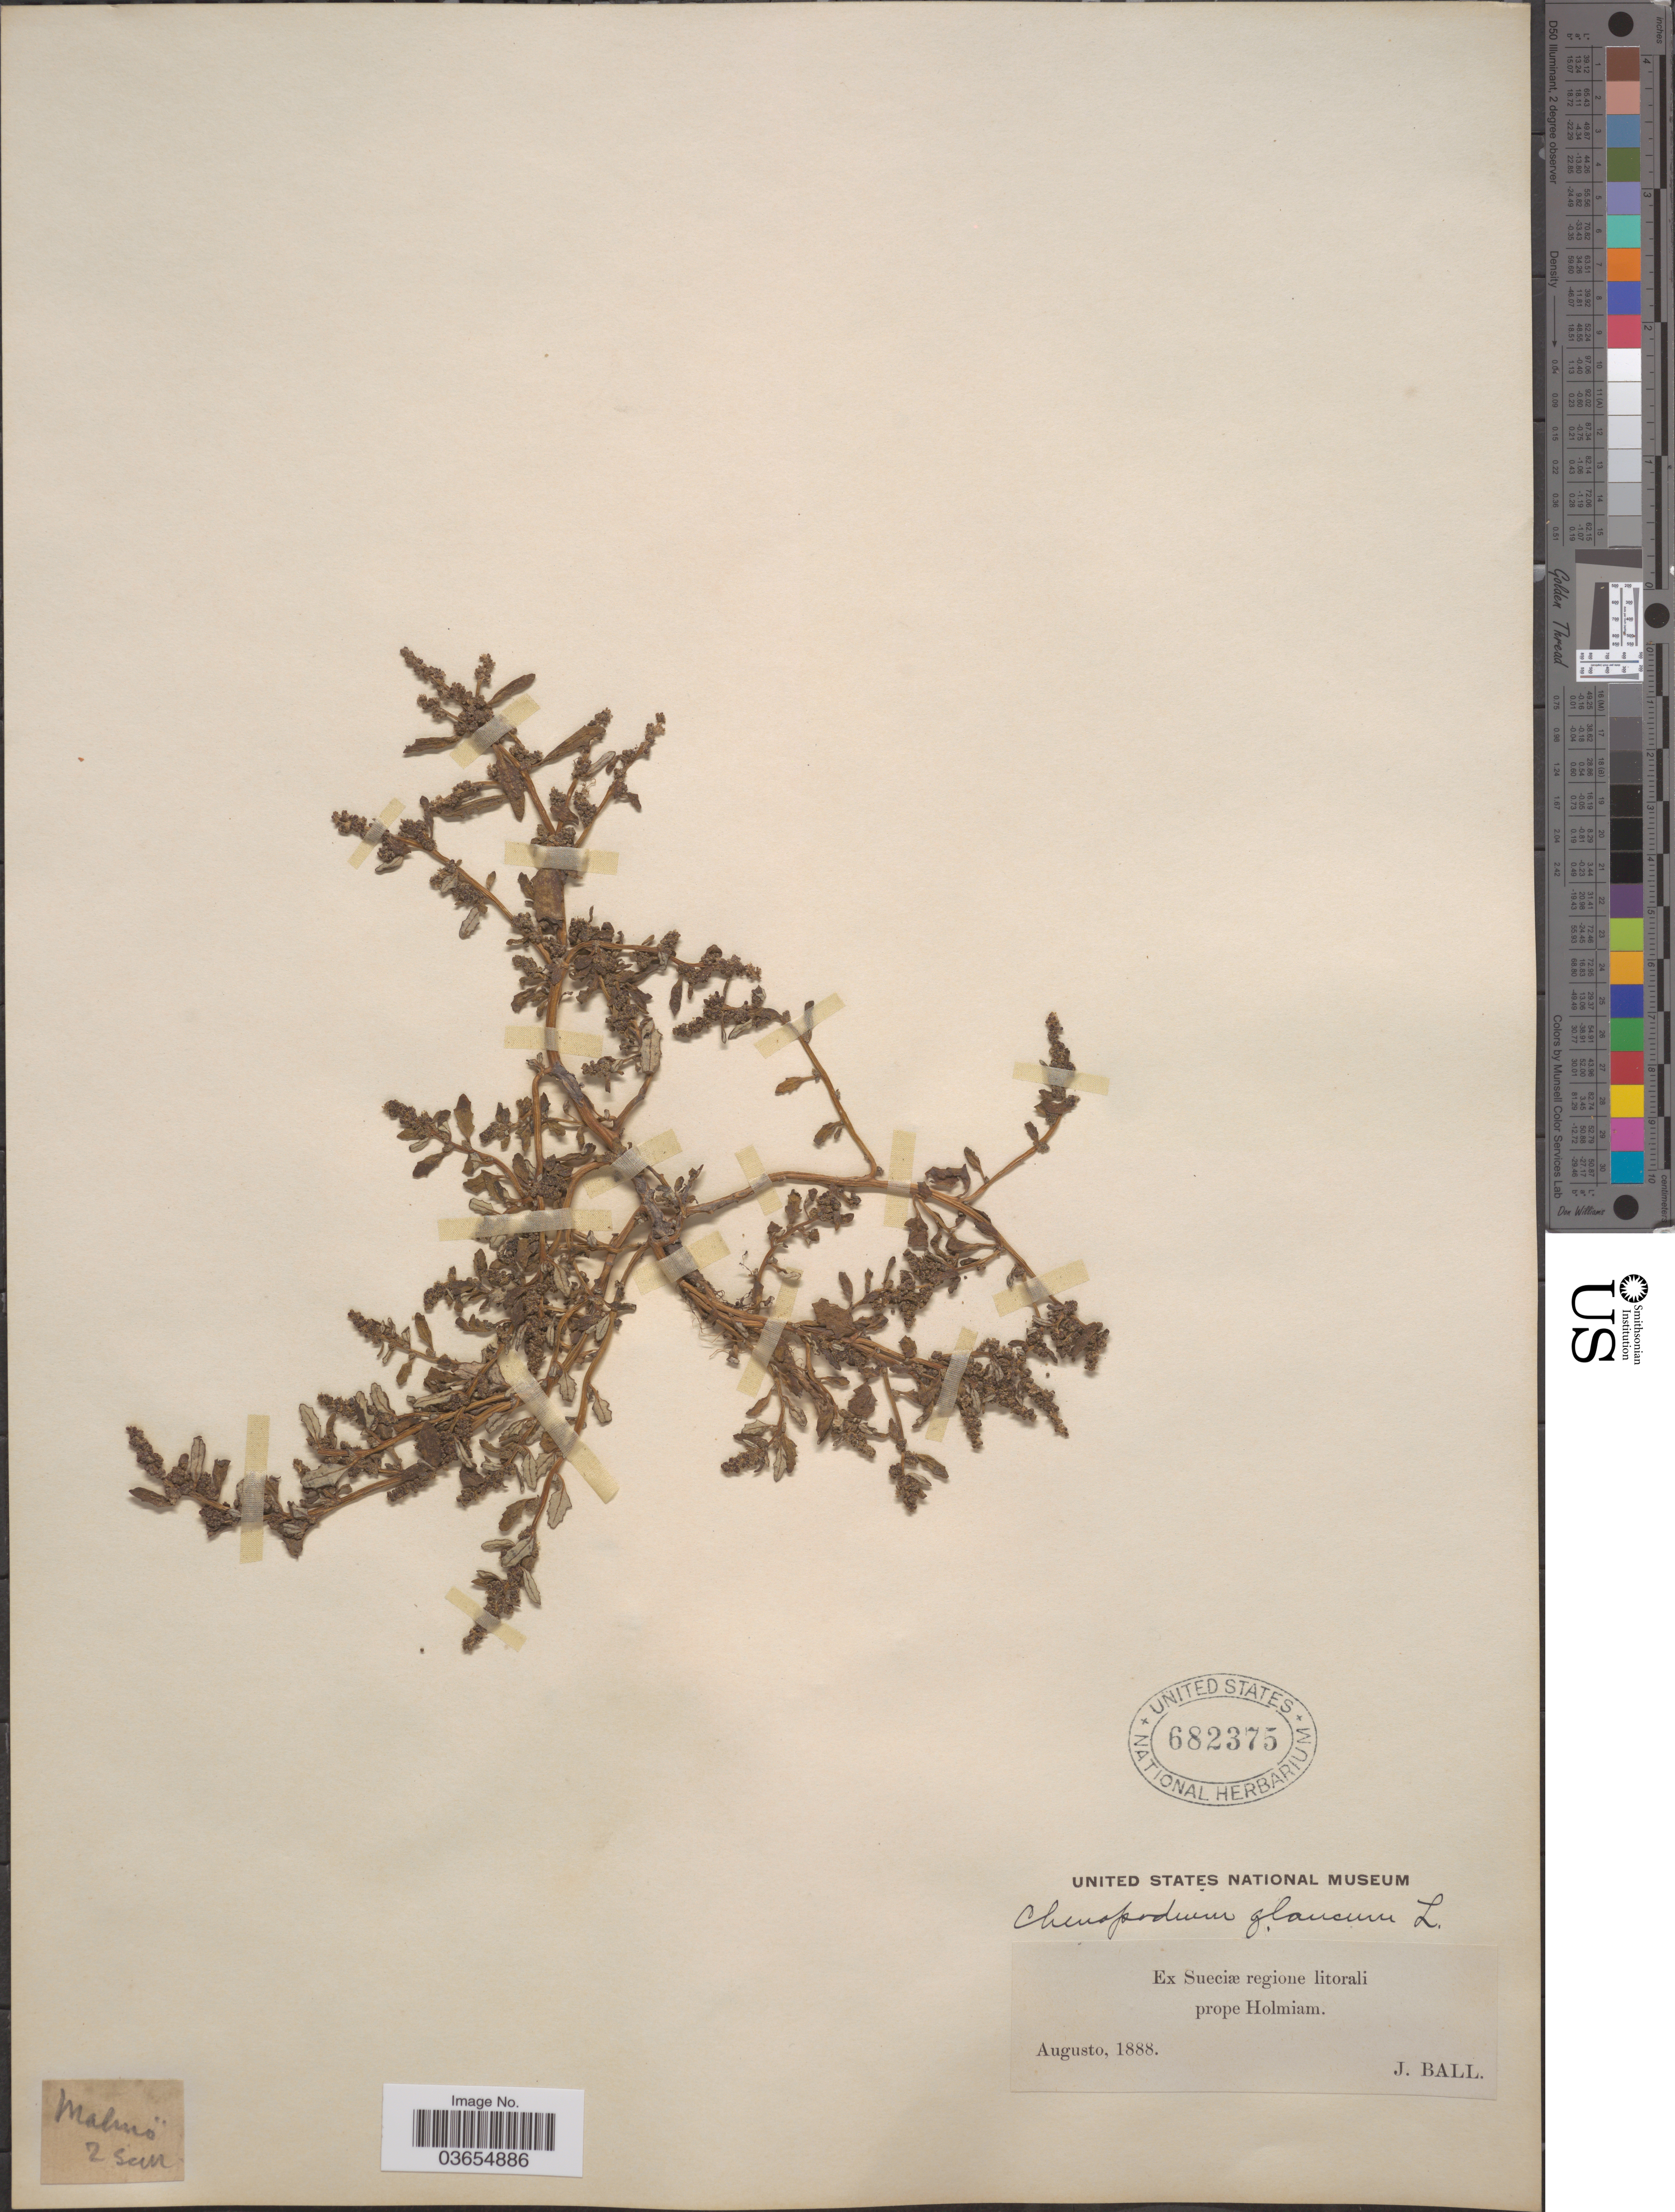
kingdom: Plantae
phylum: Tracheophyta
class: Magnoliopsida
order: Caryophyllales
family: Amaranthaceae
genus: Chenopodium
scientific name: Chenopodium glaucum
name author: L.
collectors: J. Ball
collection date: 1888-08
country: Sweden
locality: Sueciæ regione litorali prope Holmiam.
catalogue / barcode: US 682375